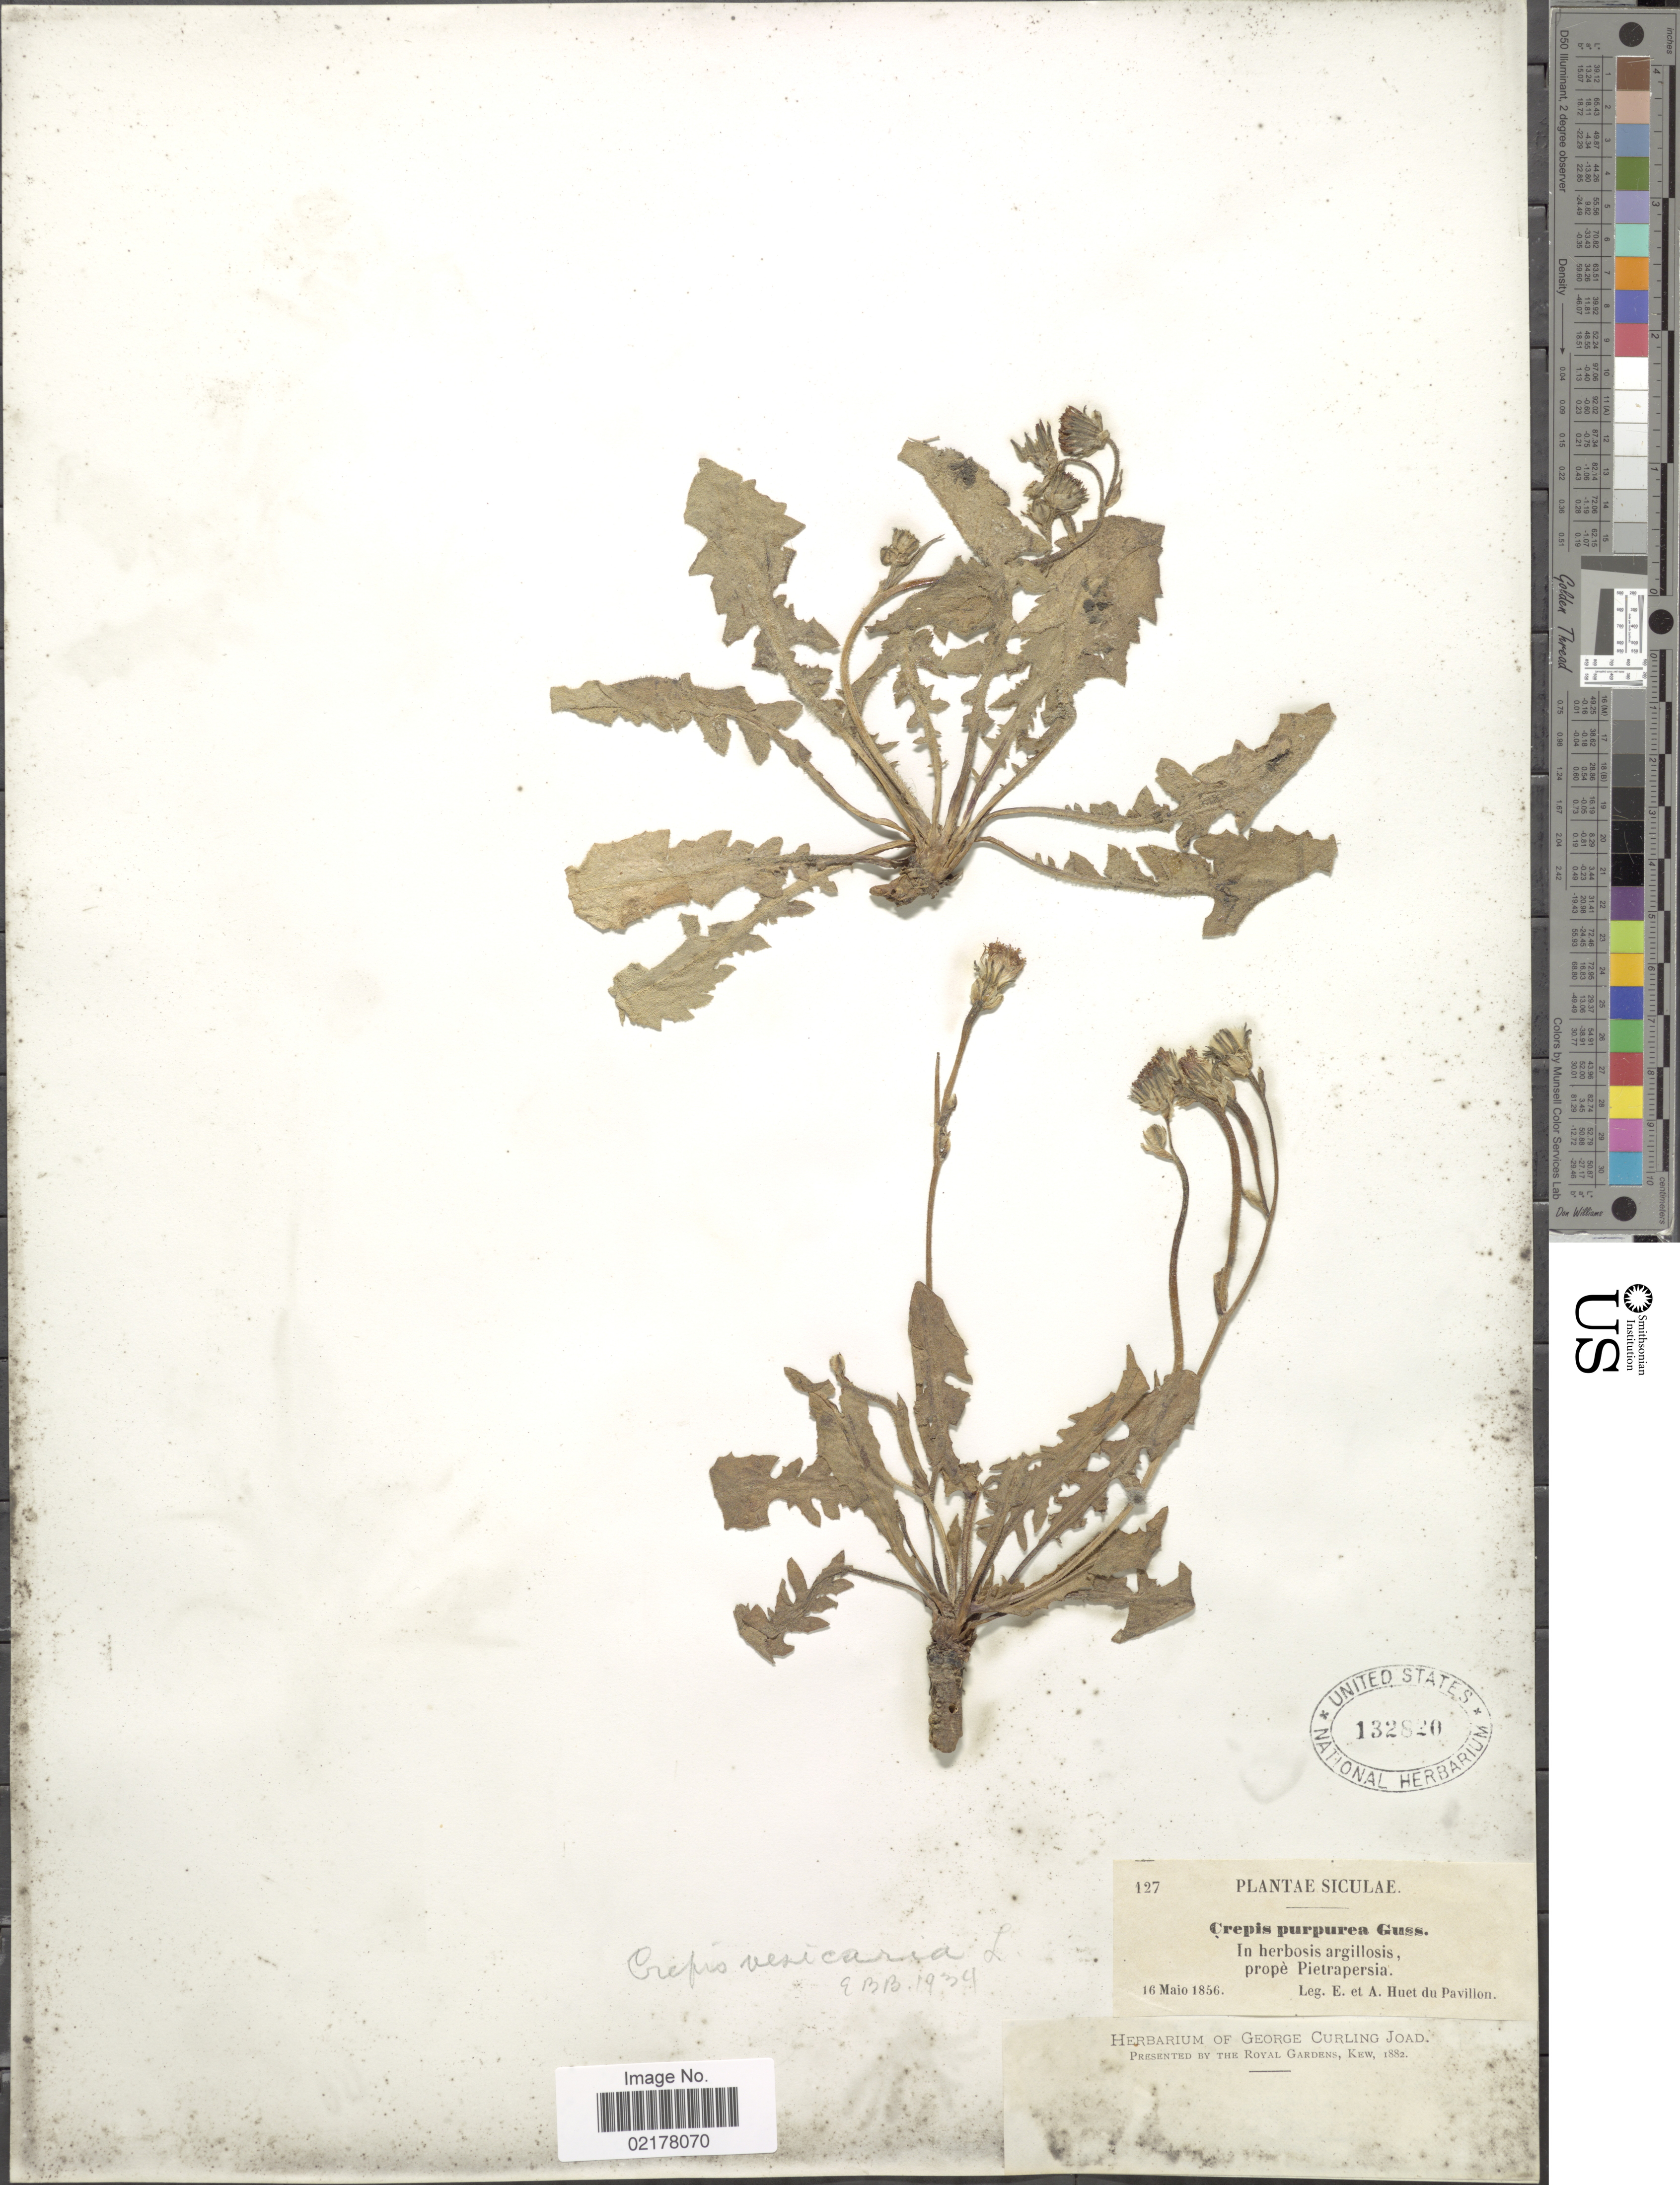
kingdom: Plantae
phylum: Tracheophyta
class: Magnoliopsida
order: Asterales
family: Asteraceae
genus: Crepis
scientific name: Crepis vesicaria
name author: L.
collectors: E. Huet du Pavillon & A. Huet du Pavillon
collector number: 127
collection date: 1856-05-15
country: Italy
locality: Siculae. propè Pietrapersia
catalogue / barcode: US 132820